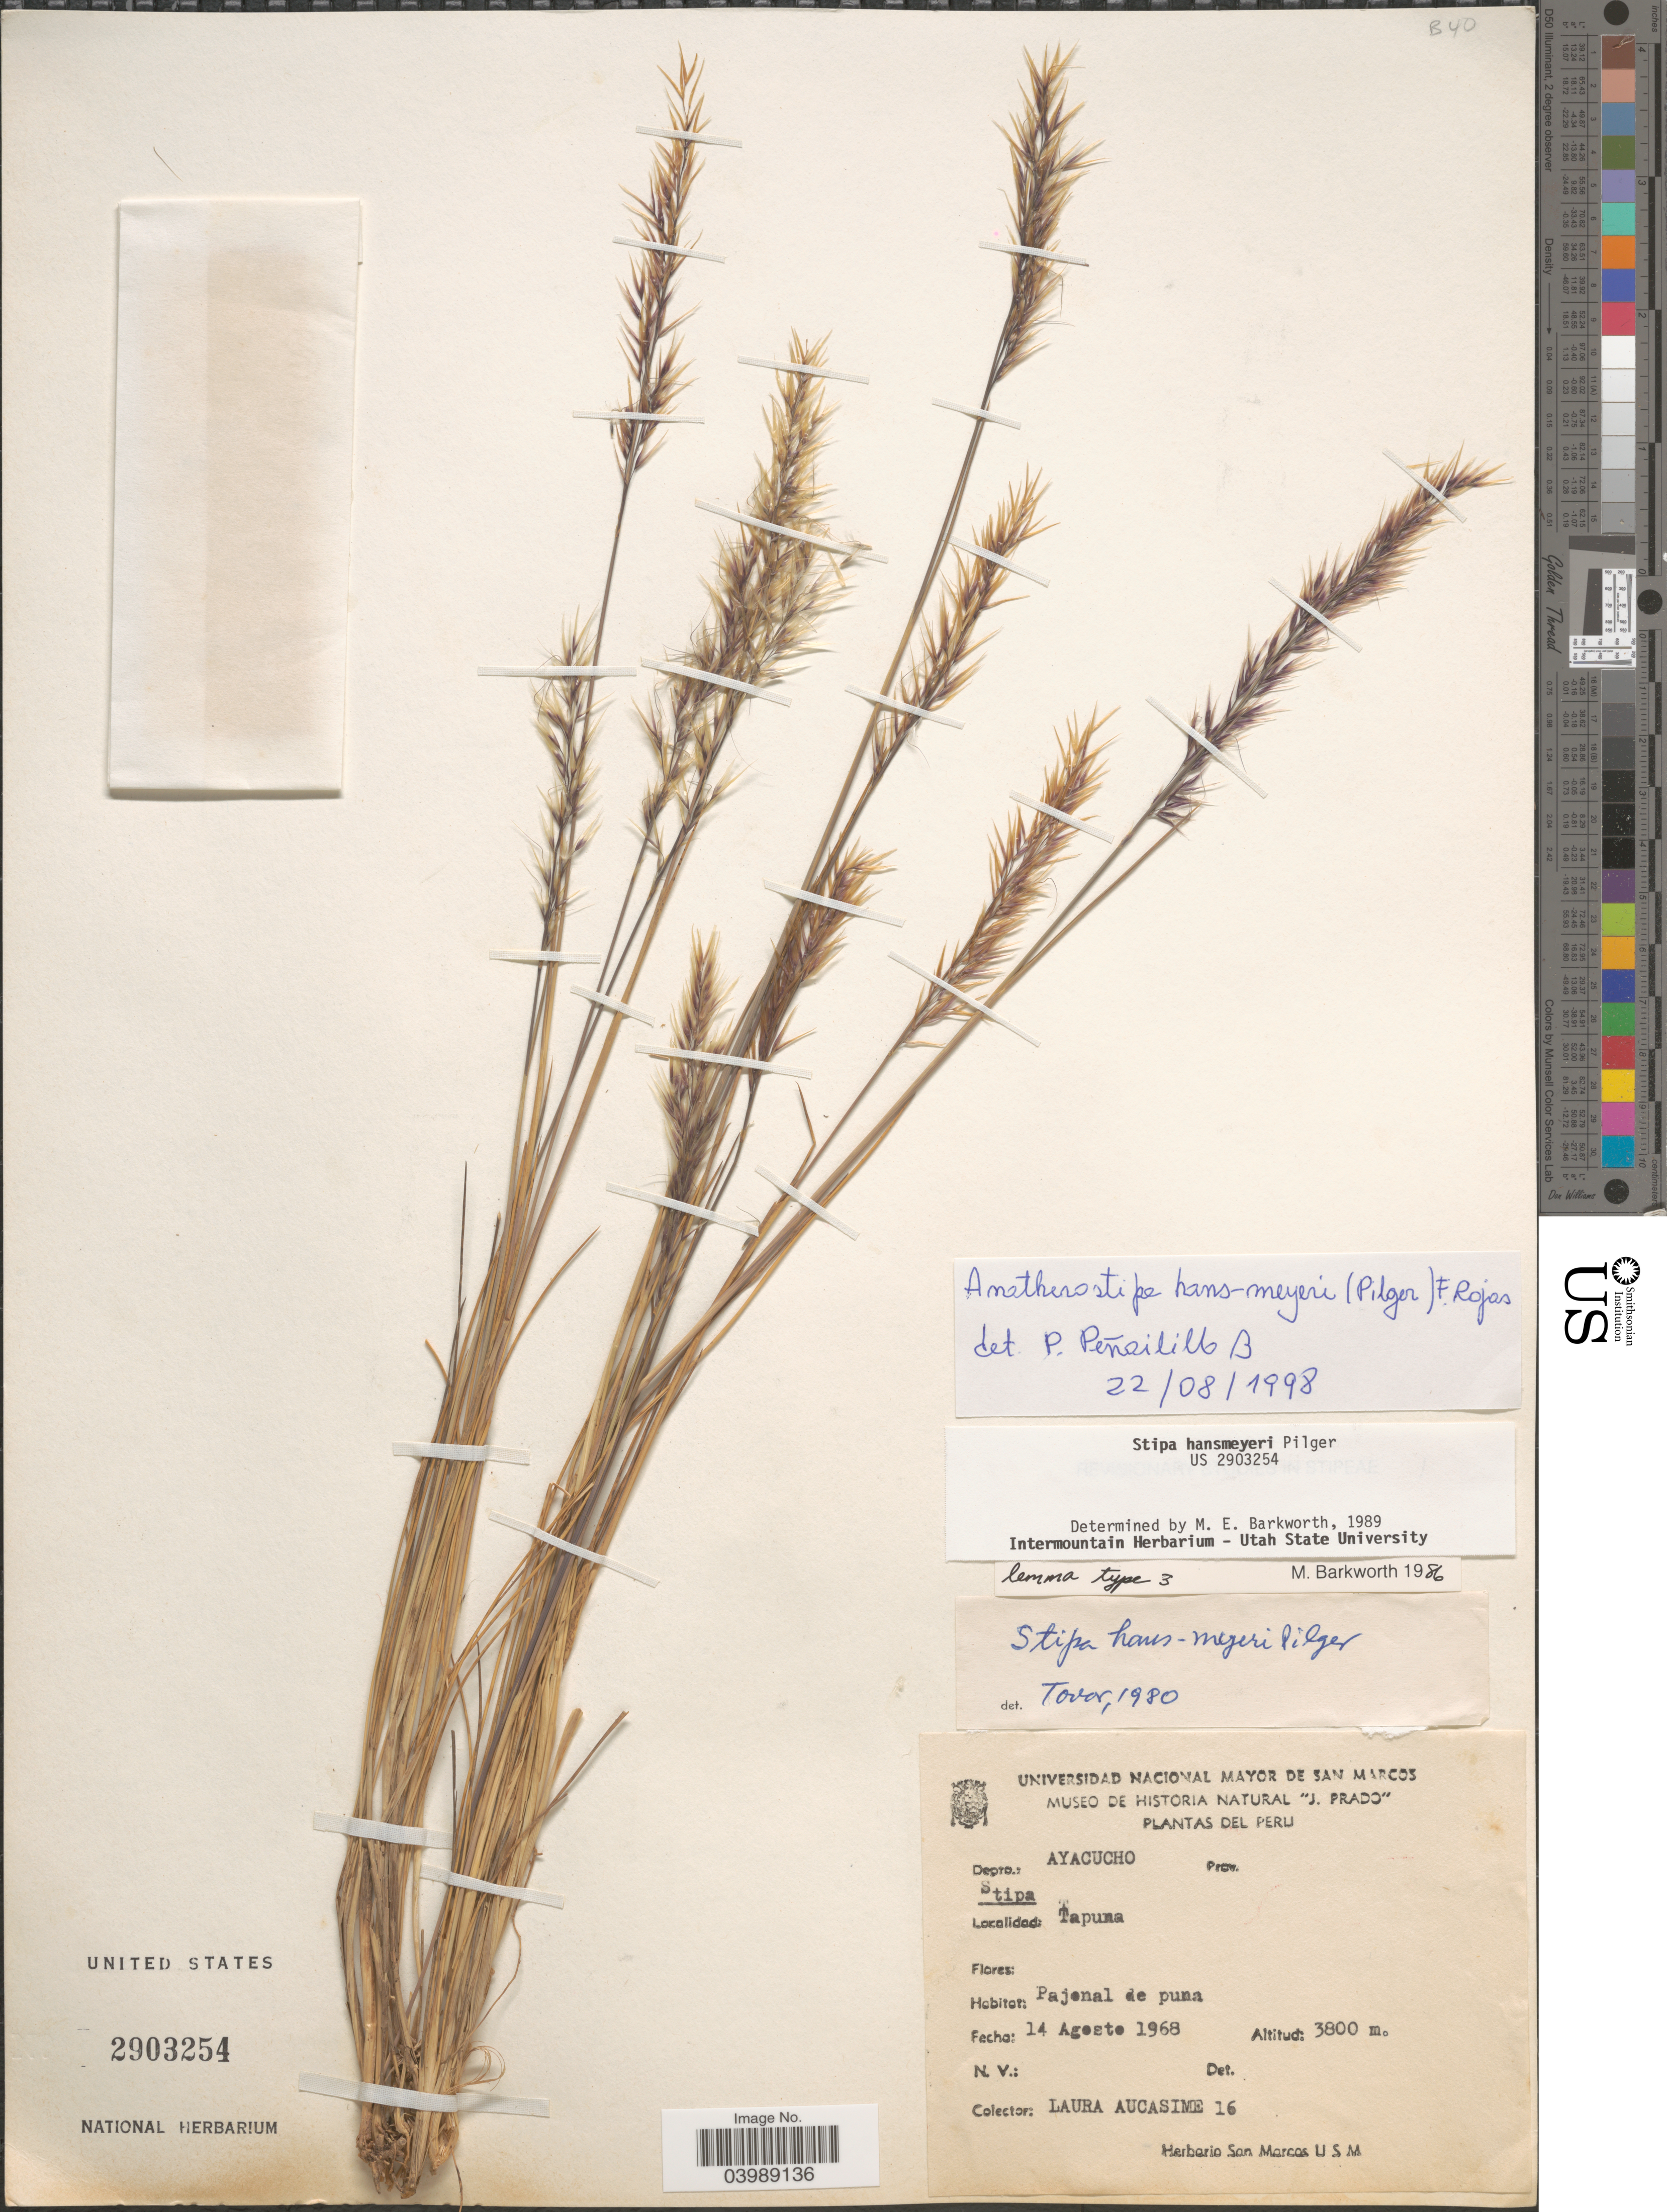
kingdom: Plantae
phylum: Tracheophyta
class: Liliopsida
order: Poales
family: Poaceae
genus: Anatherostipa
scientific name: Anatherostipa hans-meyeri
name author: (Pilg.) Peñailillo B.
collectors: L. Aucasime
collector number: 16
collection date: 1968-08-14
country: Peru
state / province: Ayacucho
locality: Depto: Ayacucho. Tapuna.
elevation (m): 3800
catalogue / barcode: US 2903254